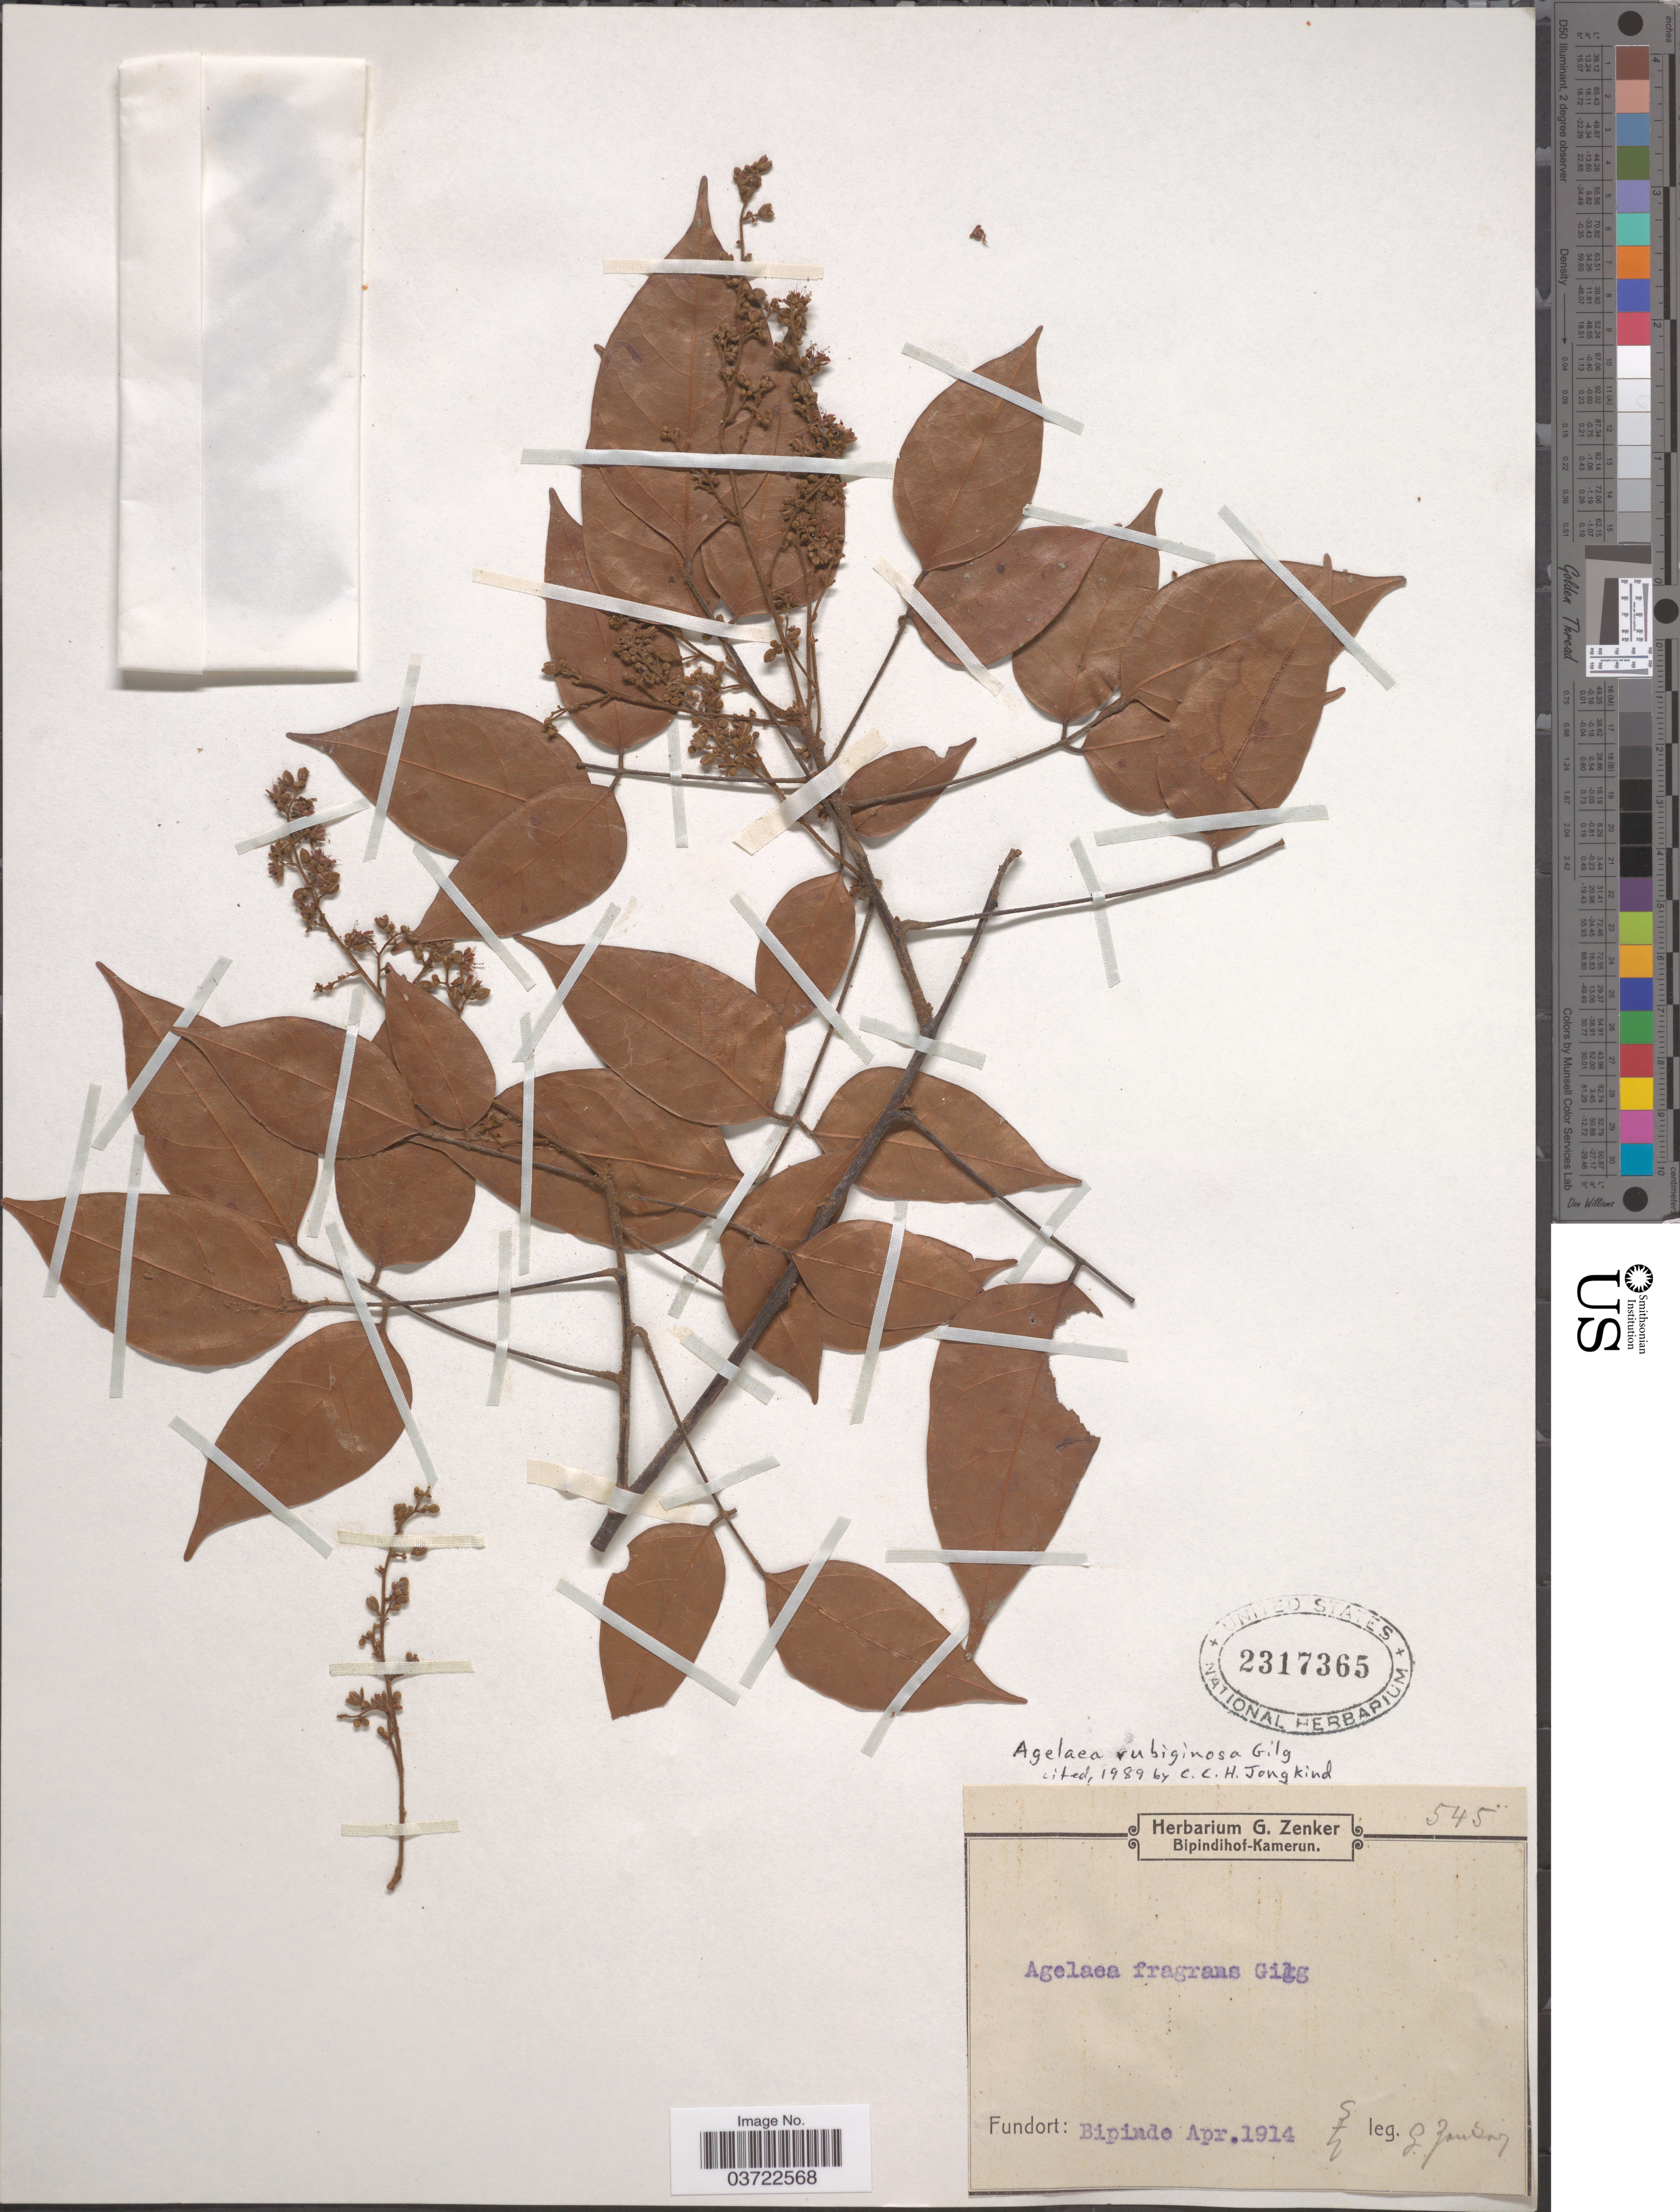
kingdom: Plantae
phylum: Tracheophyta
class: Magnoliopsida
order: Oxalidales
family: Connaraceae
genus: Agelaea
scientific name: Agelaea rubiginosa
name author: Gilg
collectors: G. A. Zenker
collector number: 545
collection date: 1914-04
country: Cameroon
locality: Fundort: Bipinde.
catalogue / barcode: US 2317365